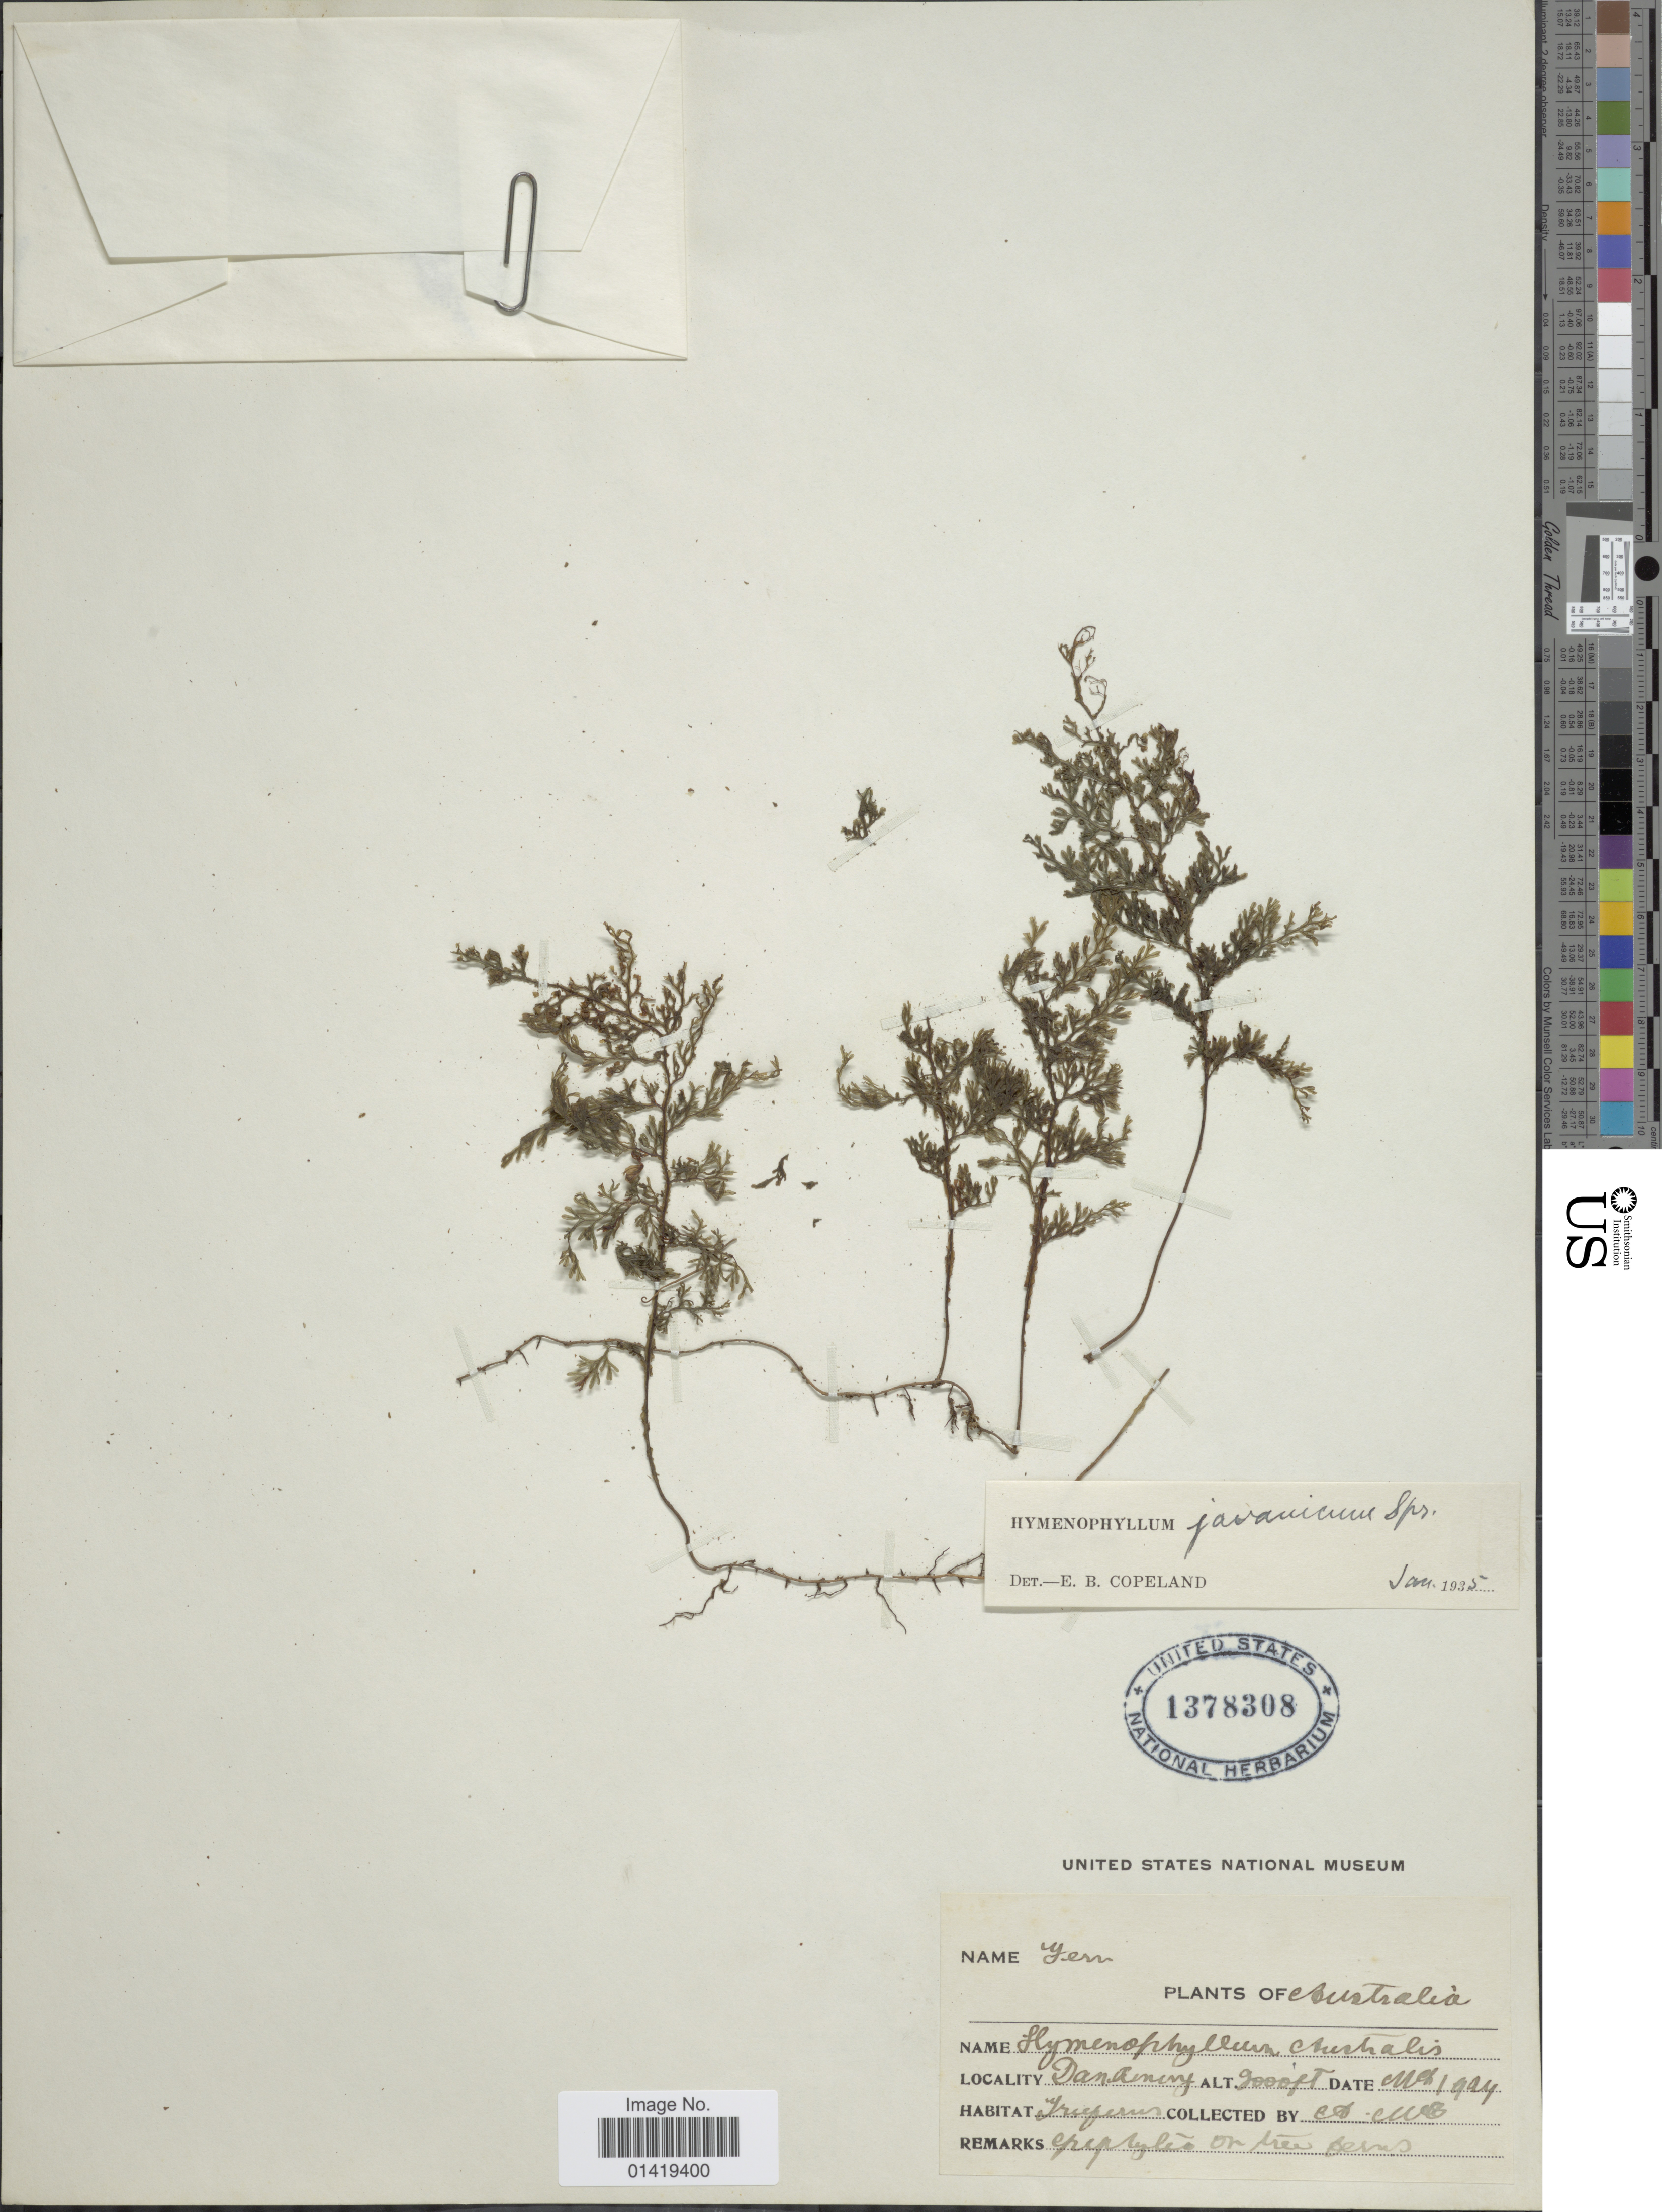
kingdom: Plantae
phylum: Tracheophyta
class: Polypodiopsida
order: Hymenophyllales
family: Hymenophyllaceae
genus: Hymenophyllum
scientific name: Hymenophyllum australe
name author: Willd.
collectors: A. MacCaskill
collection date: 1924-03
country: Australia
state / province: Victoria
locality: Dandenong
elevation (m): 2743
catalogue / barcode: US 1378308